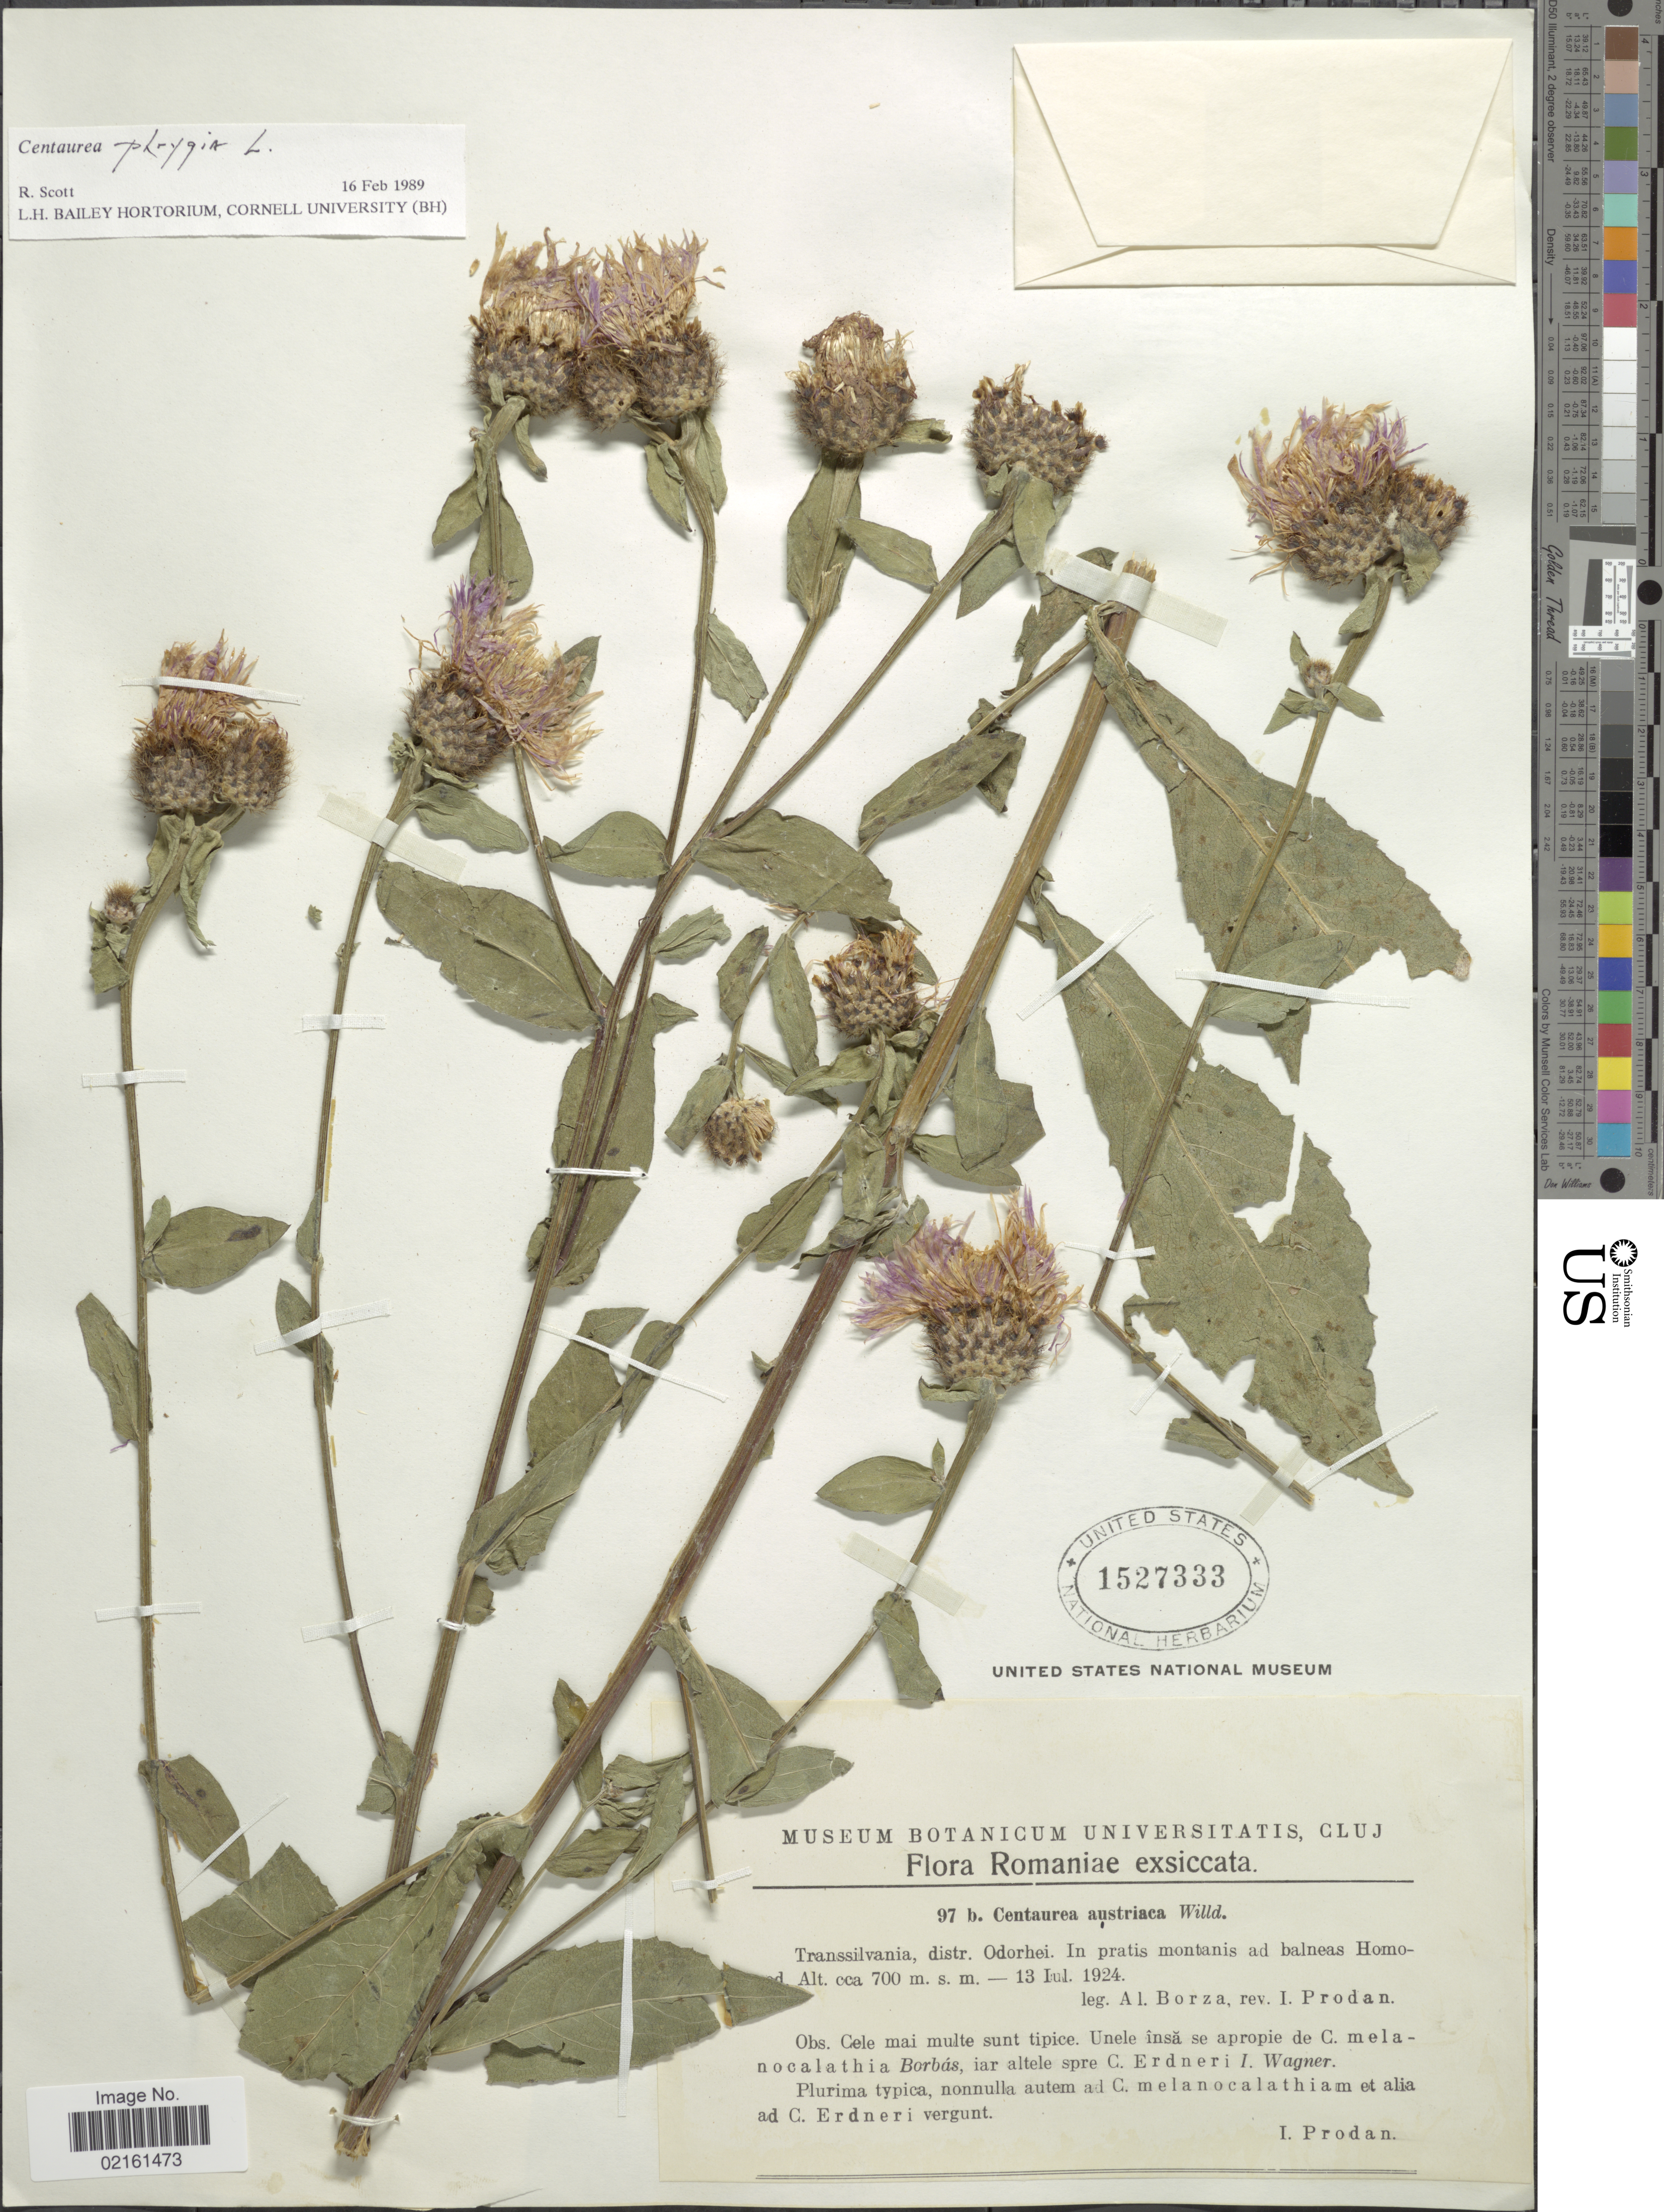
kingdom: Plantae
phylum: Tracheophyta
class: Magnoliopsida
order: Asterales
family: Asteraceae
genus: Centaurea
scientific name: Centaurea phrygia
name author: L.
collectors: A. Borza & I. Prodán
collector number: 97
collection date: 1924-07-13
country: Romania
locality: Transsilvania, distr. Odorhei, montanis ad balneas Homo [illegible text]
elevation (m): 700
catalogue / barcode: US 1527333